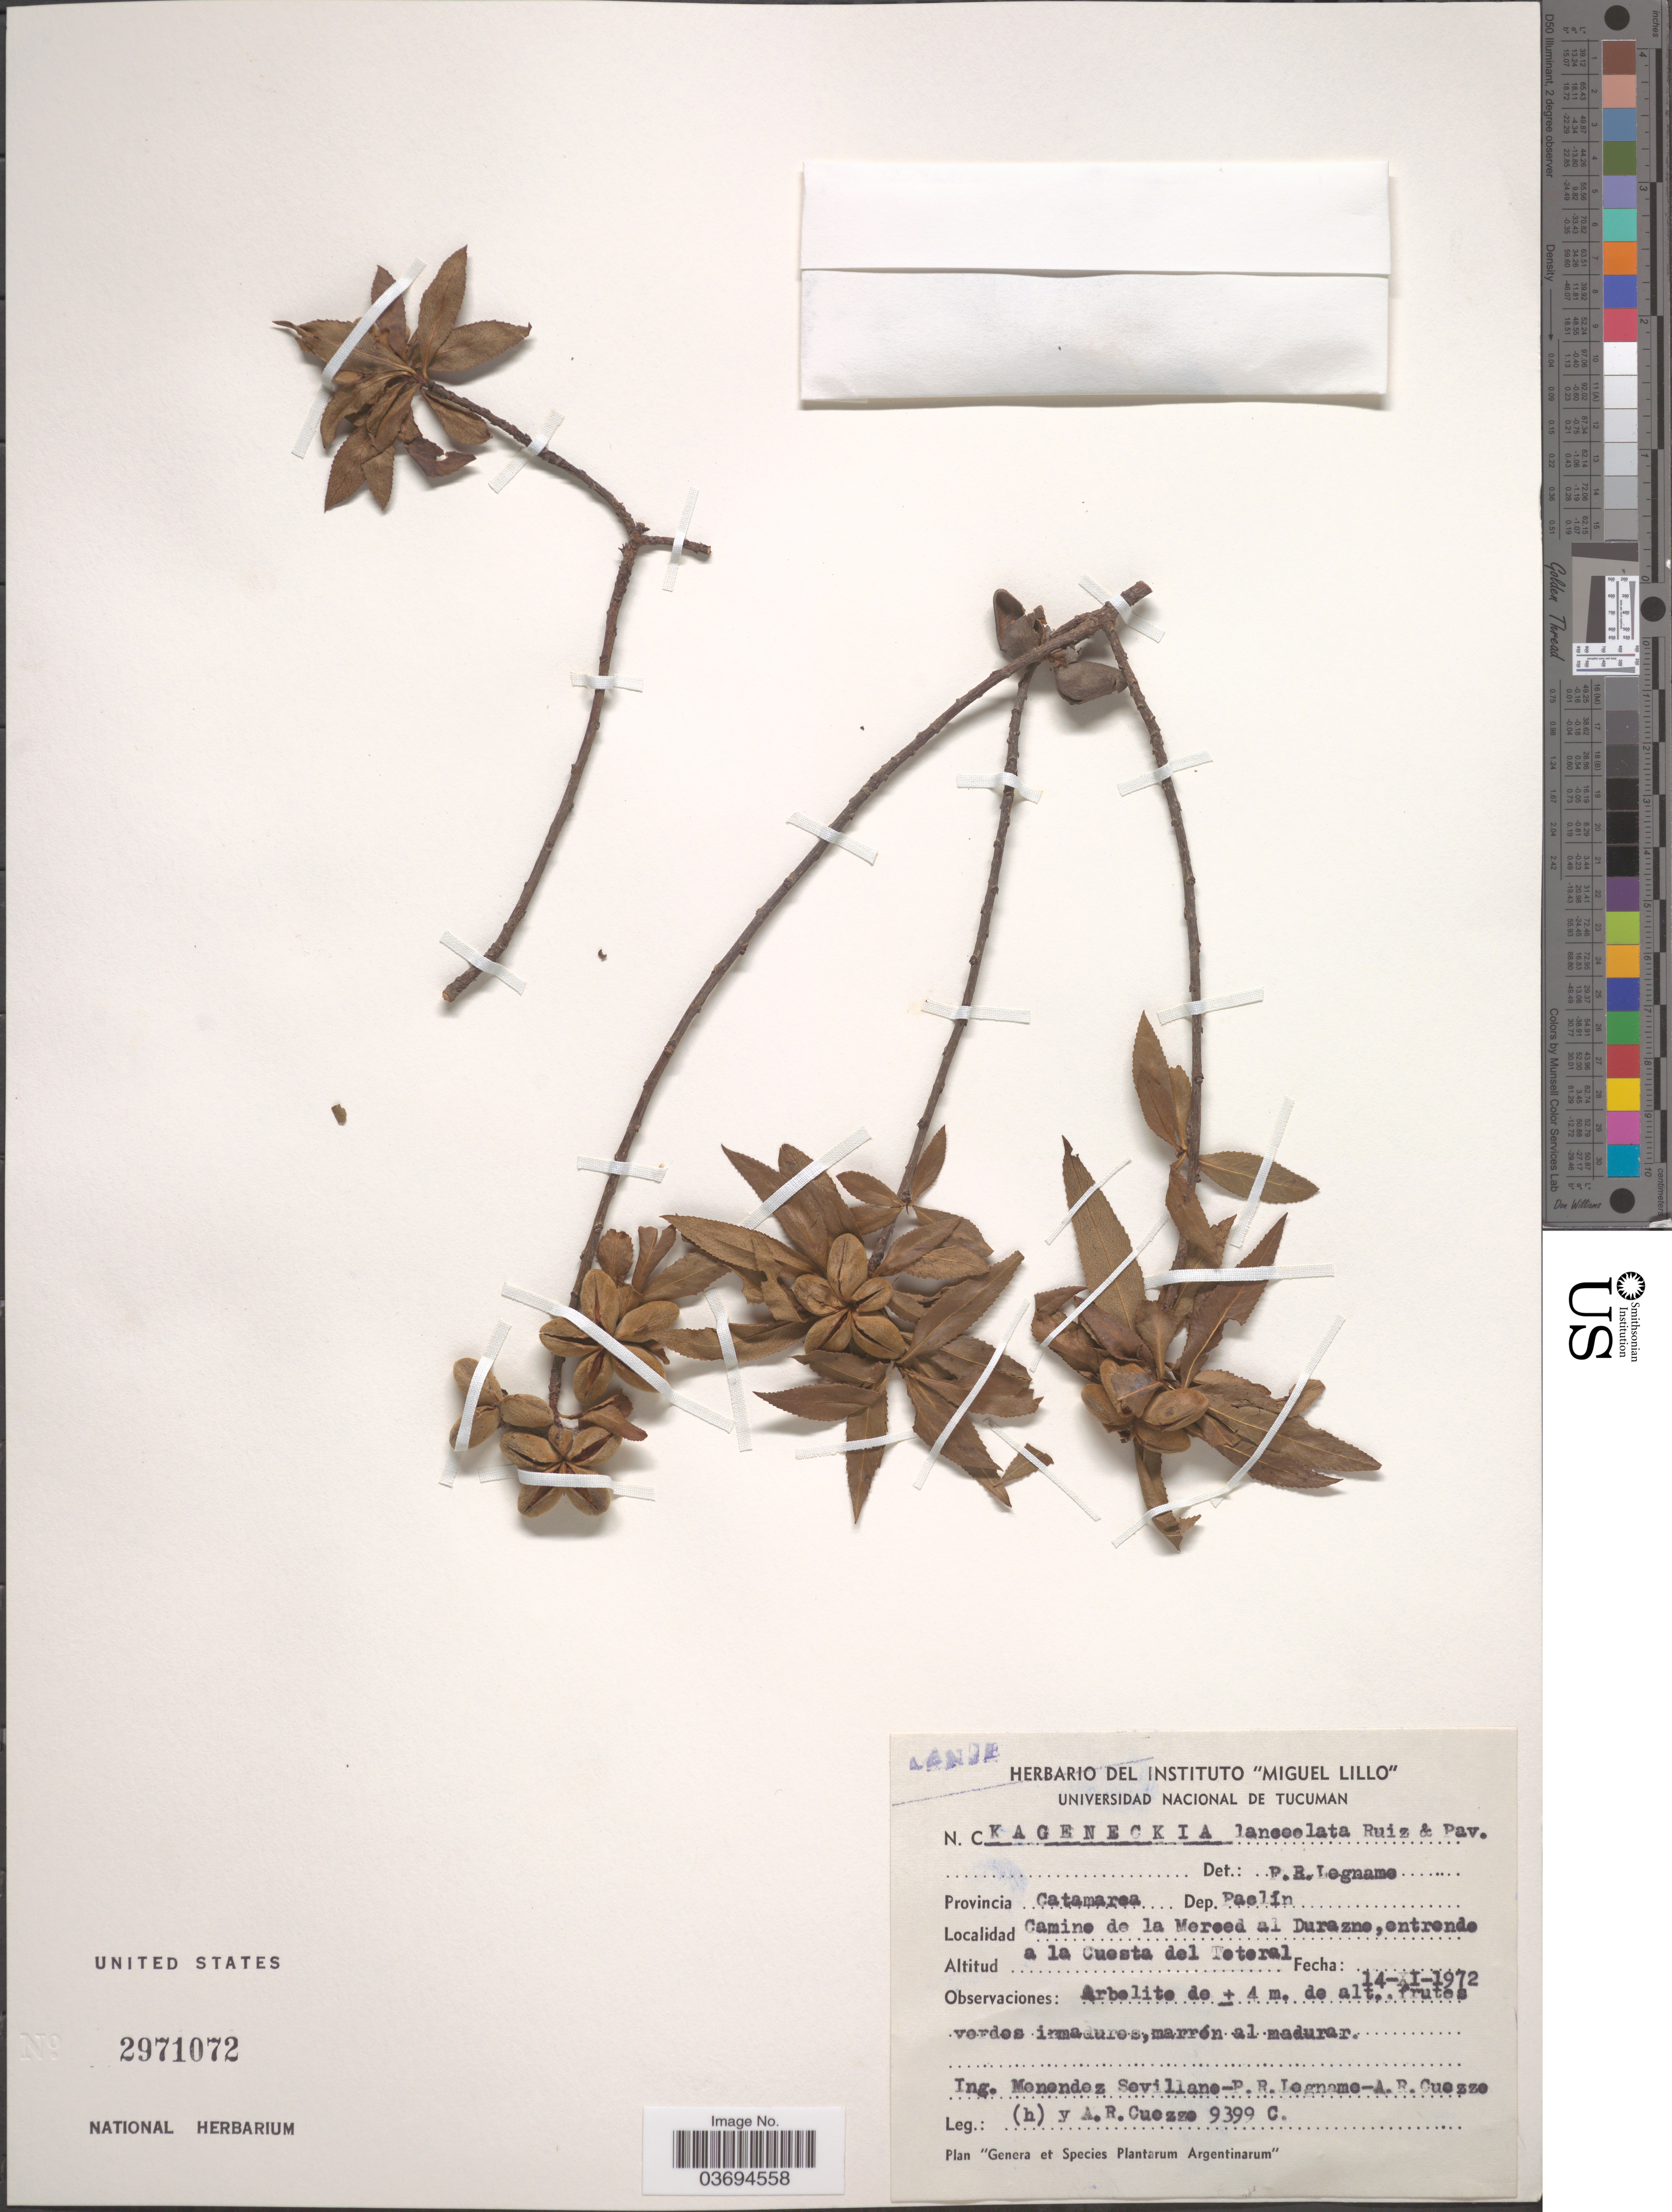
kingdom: Plantae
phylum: Tracheophyta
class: Magnoliopsida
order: Rosales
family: Rosaceae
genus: Kageneckia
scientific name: Kageneckia lanceolata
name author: Ruiz & Pav.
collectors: I. Menedez Sevillano, P. R. Legname, A. Cuezzo & A. Cuezzo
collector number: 9399C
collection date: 1972-11-14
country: Argentina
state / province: Catamarca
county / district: Paclín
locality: Camine de la Merced al Durazne, entrende a la Cuesta del Totoral.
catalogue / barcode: US 2971072